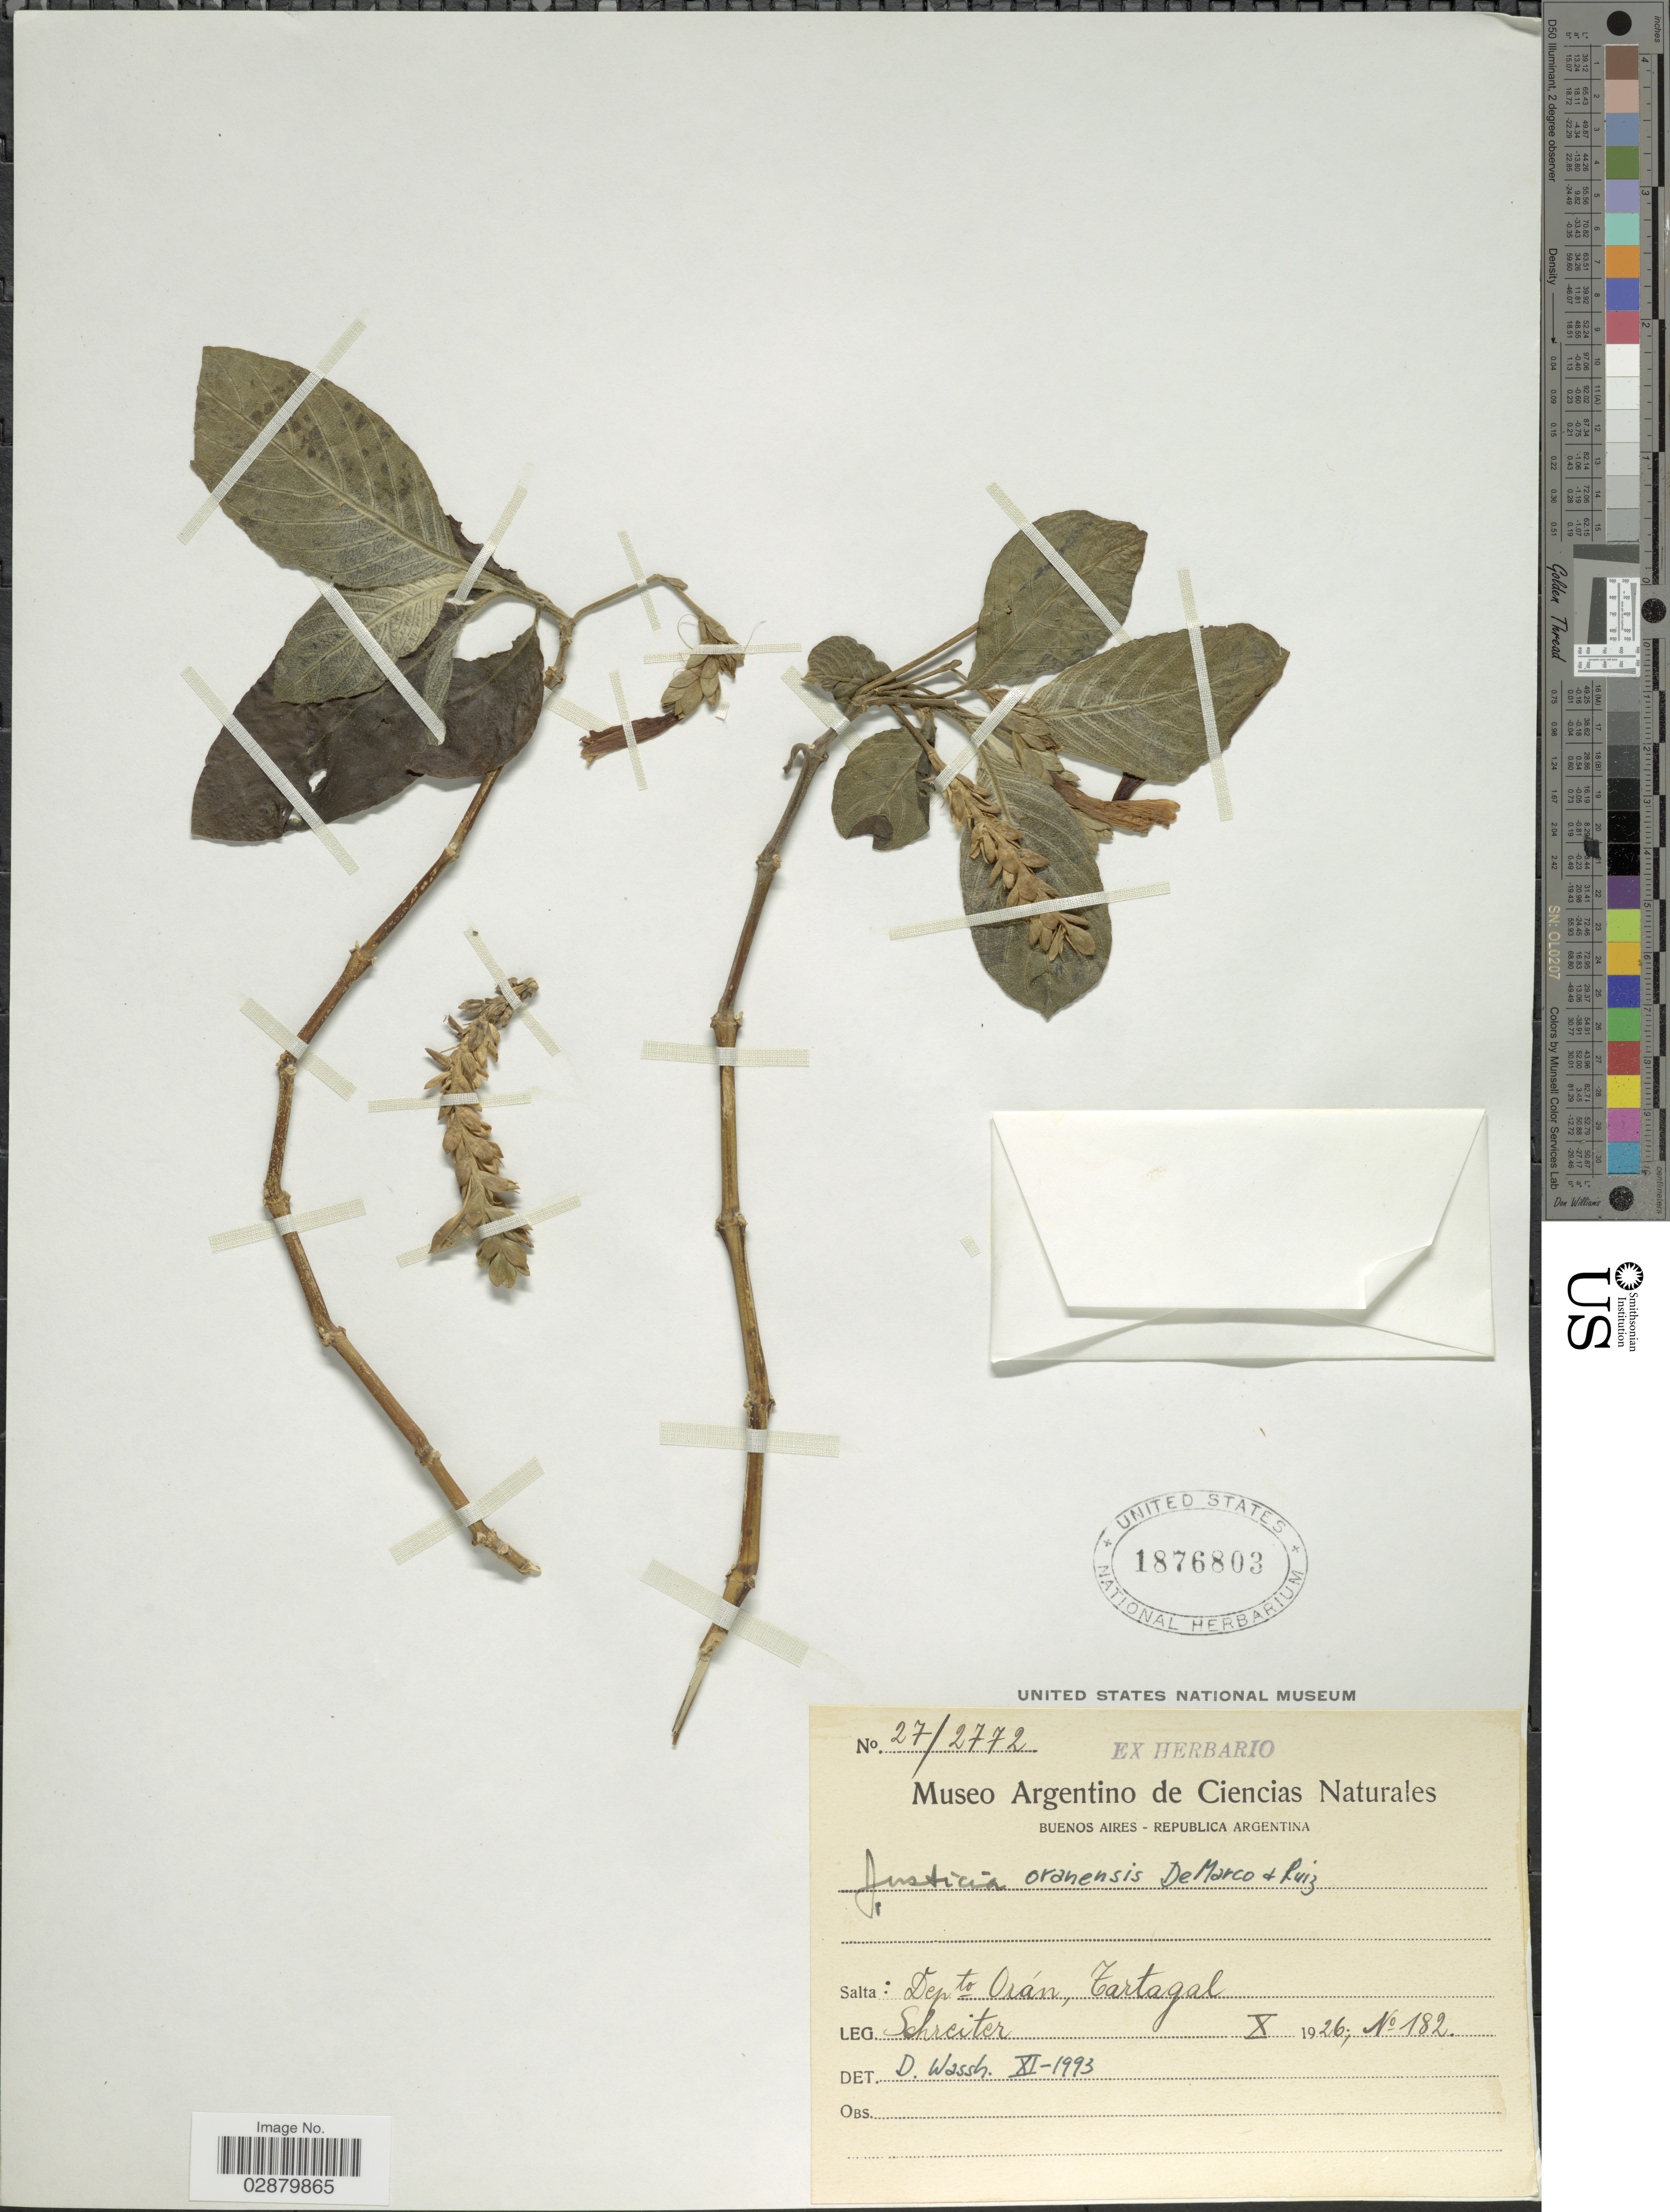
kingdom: Plantae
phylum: Tracheophyta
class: Magnoliopsida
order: Lamiales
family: Acanthaceae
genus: Justicia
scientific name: Justicia oranensis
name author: De Marco & T. Ruíz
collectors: -. Schreiter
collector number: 182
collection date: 1926-10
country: Argentina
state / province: Salta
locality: Depto Orán, Tartagal.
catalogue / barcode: US 1876803